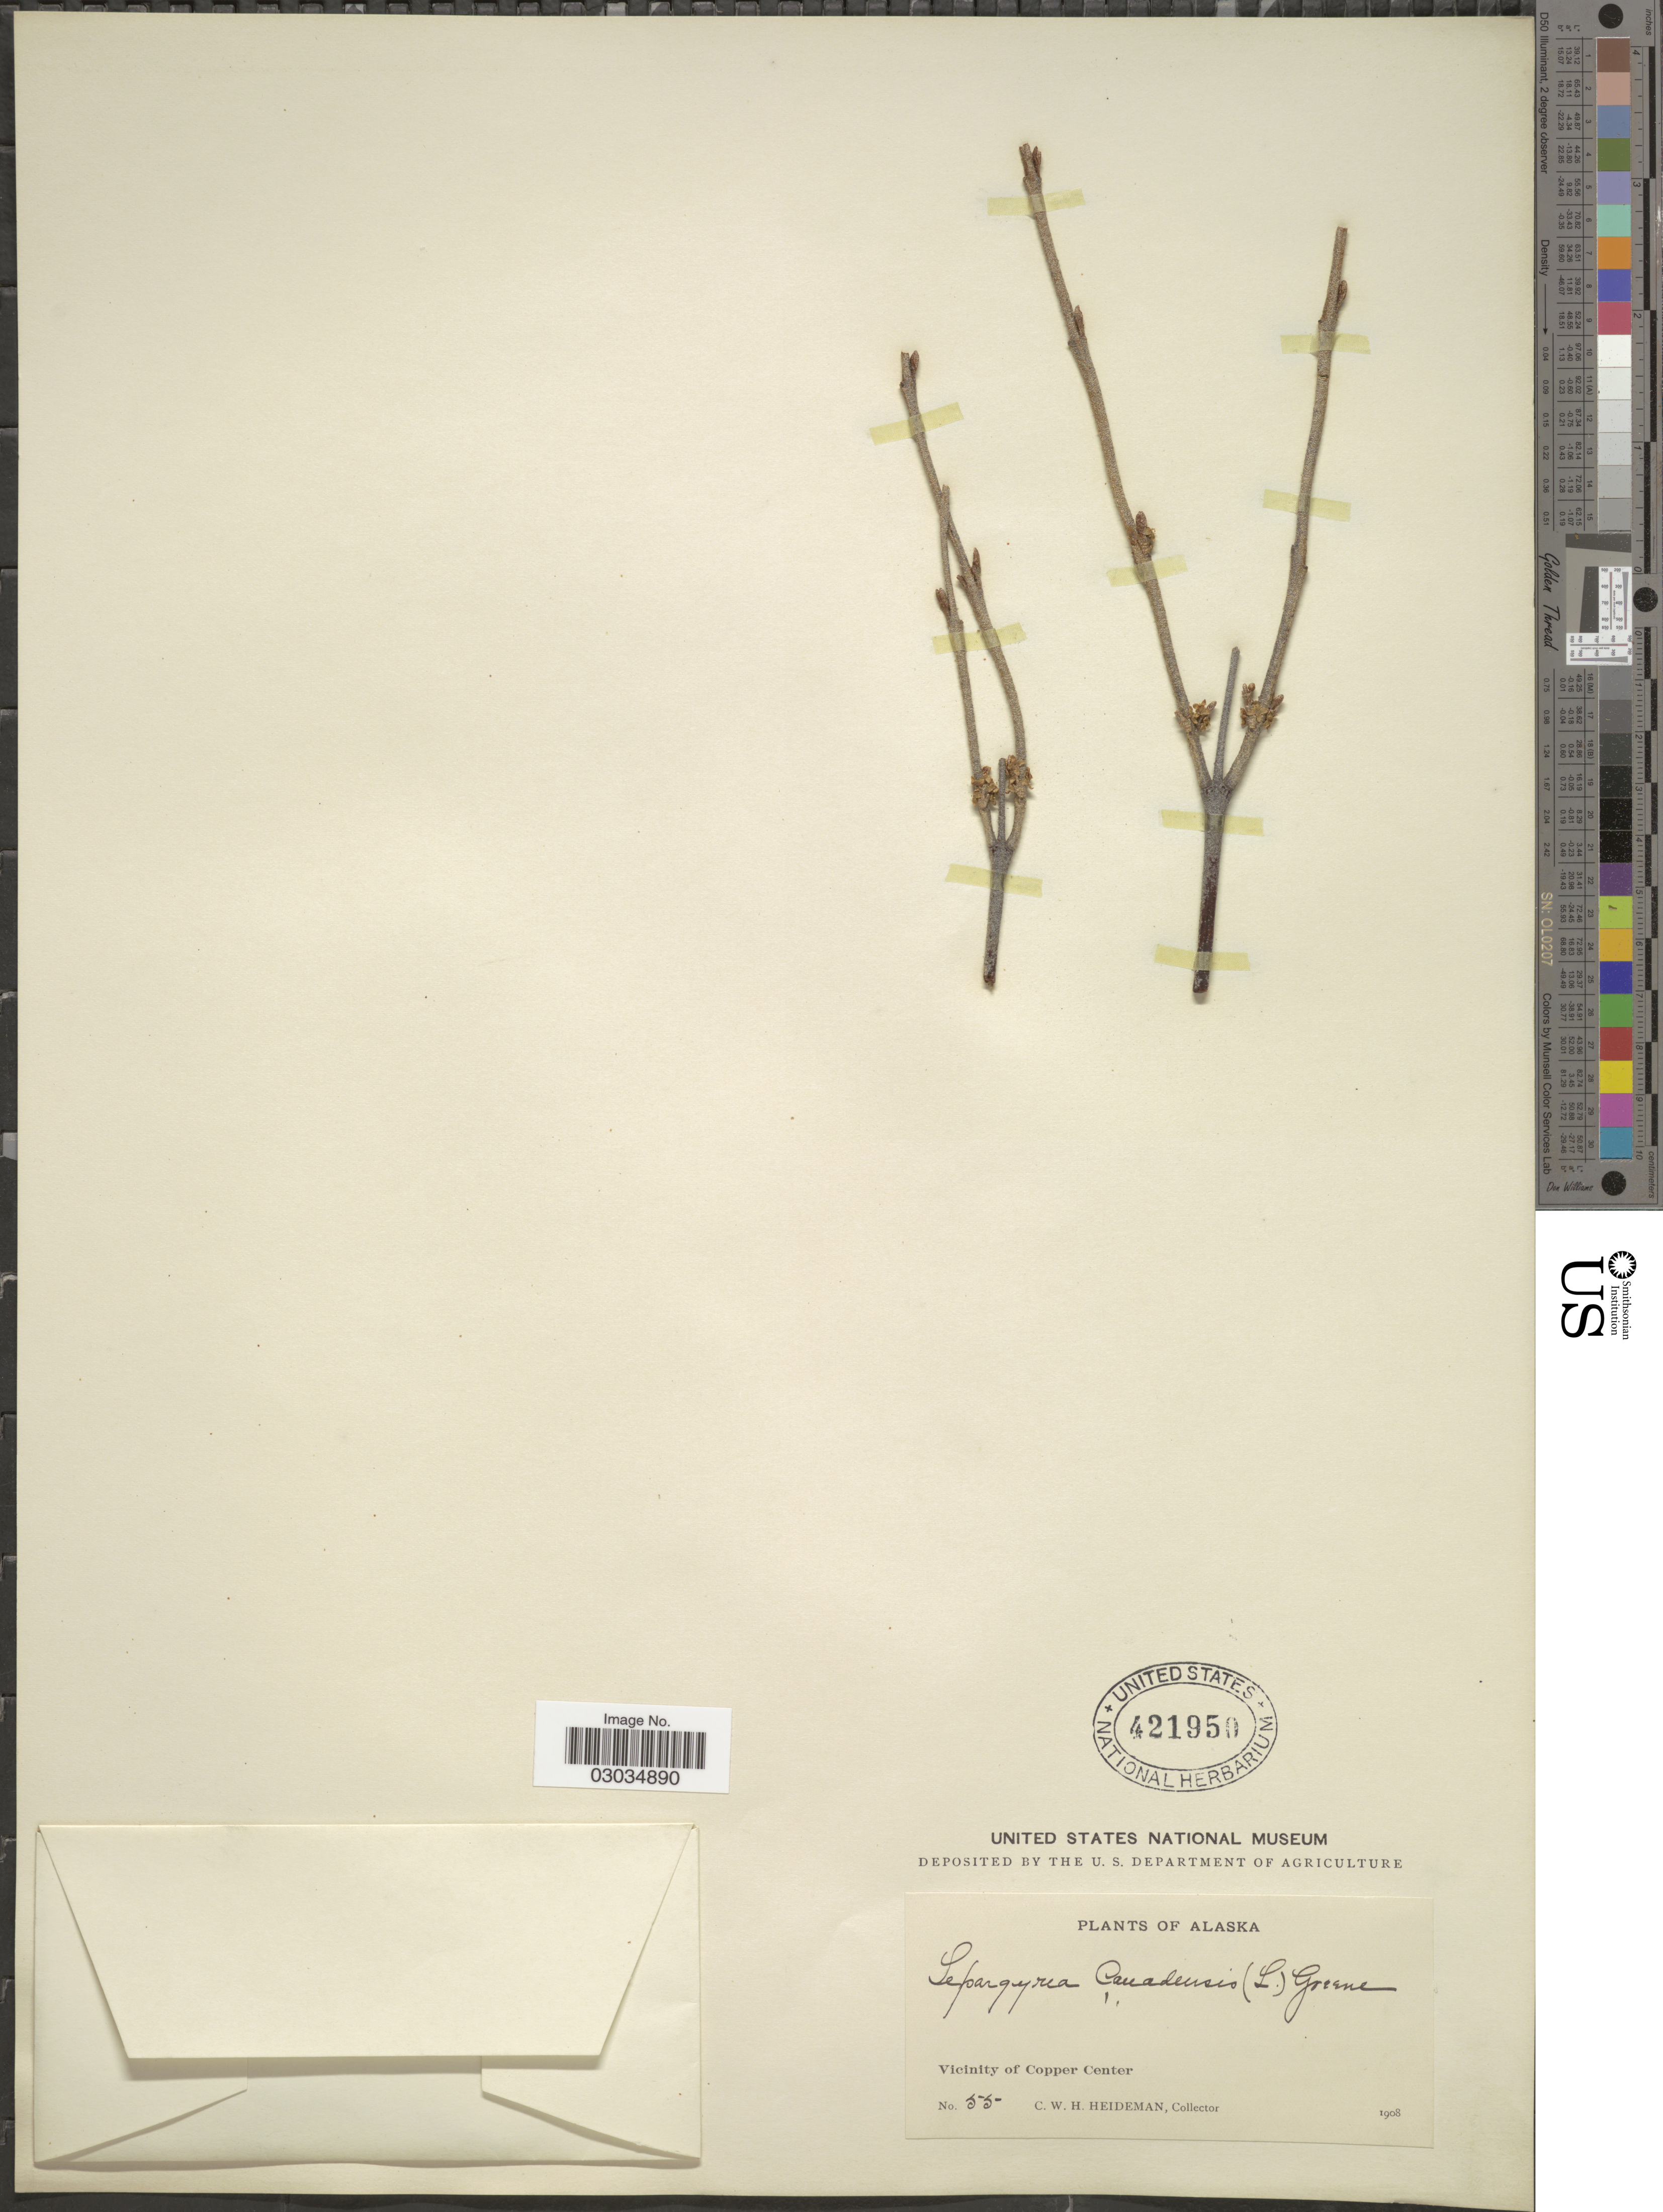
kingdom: Plantae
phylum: Tracheophyta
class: Magnoliopsida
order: Rosales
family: Elaeagnaceae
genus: Shepherdia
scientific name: Shepherdia canadensis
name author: (L.) Nutt.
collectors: C. Heideman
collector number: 55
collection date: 1908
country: United States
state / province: Alaska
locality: Vicinity of Copper Center.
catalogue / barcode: US 421950